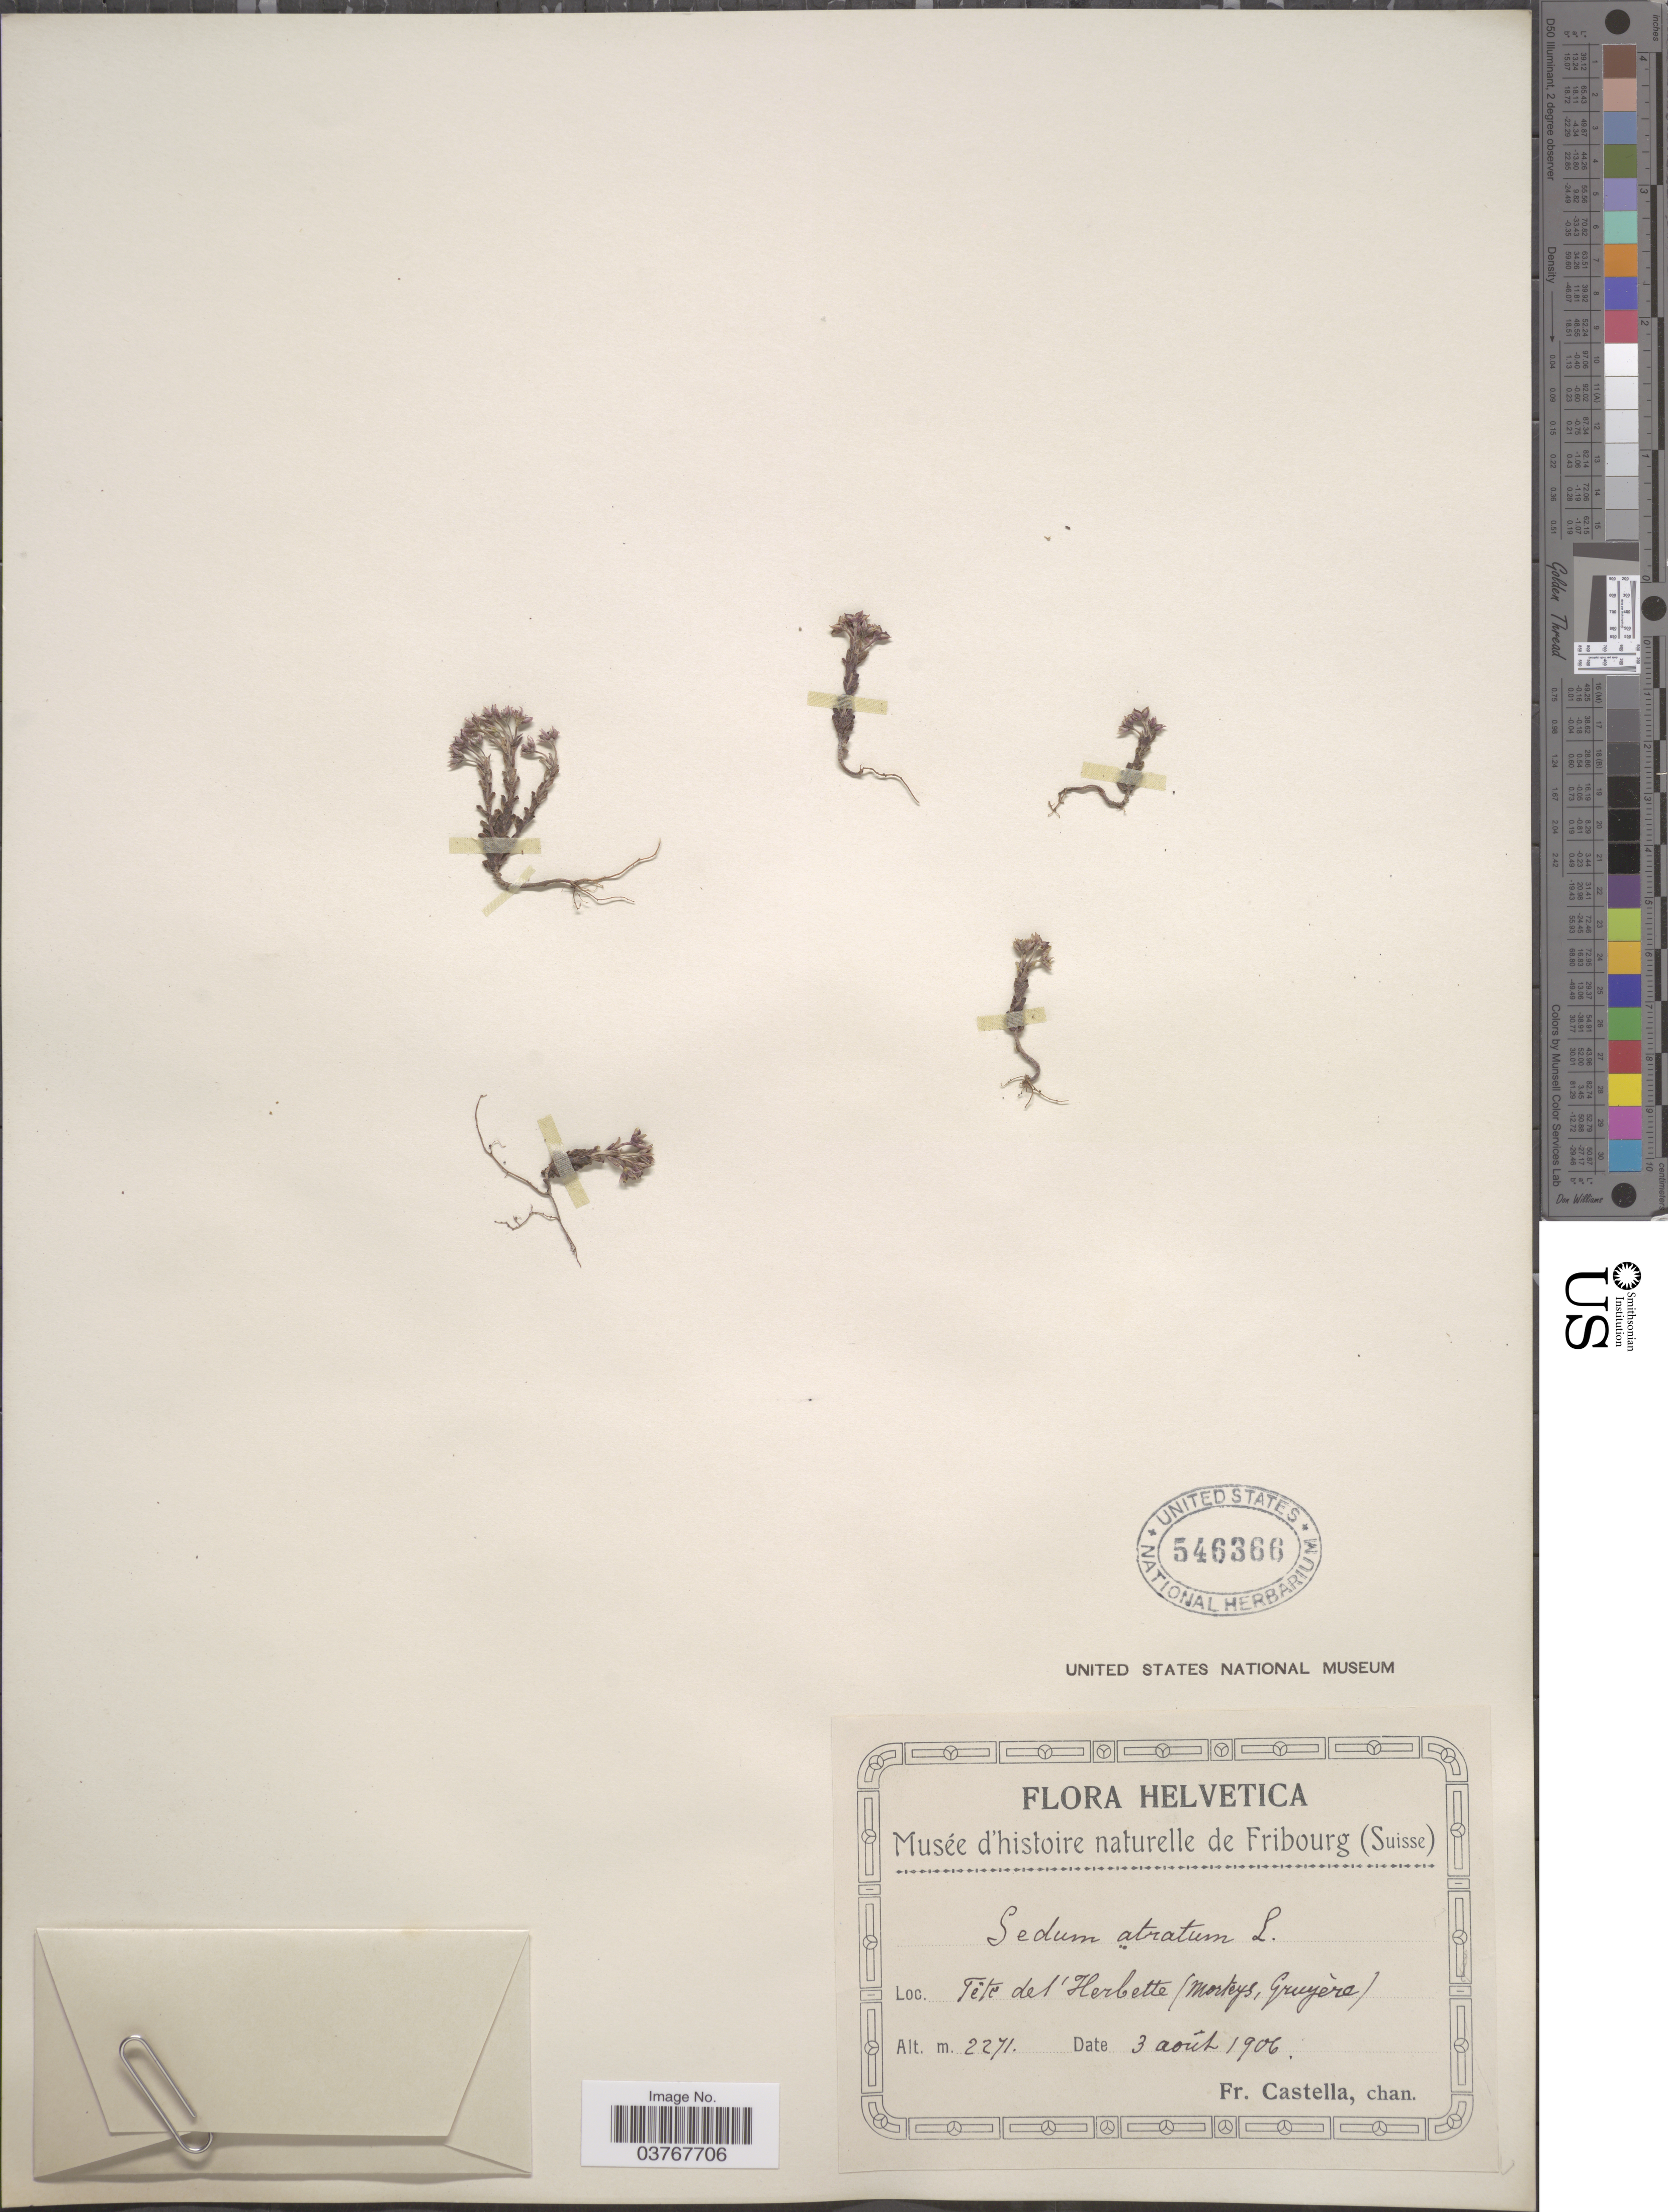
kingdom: Plantae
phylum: Tracheophyta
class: Magnoliopsida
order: Saxifragales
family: Crassulaceae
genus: Sedum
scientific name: Sedum atratum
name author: L.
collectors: Fr. Castella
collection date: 1906-08-03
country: Switzerland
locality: Helvetica. Tete del' Herbette (Morteys, Gruyère).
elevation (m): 2271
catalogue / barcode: US 546366